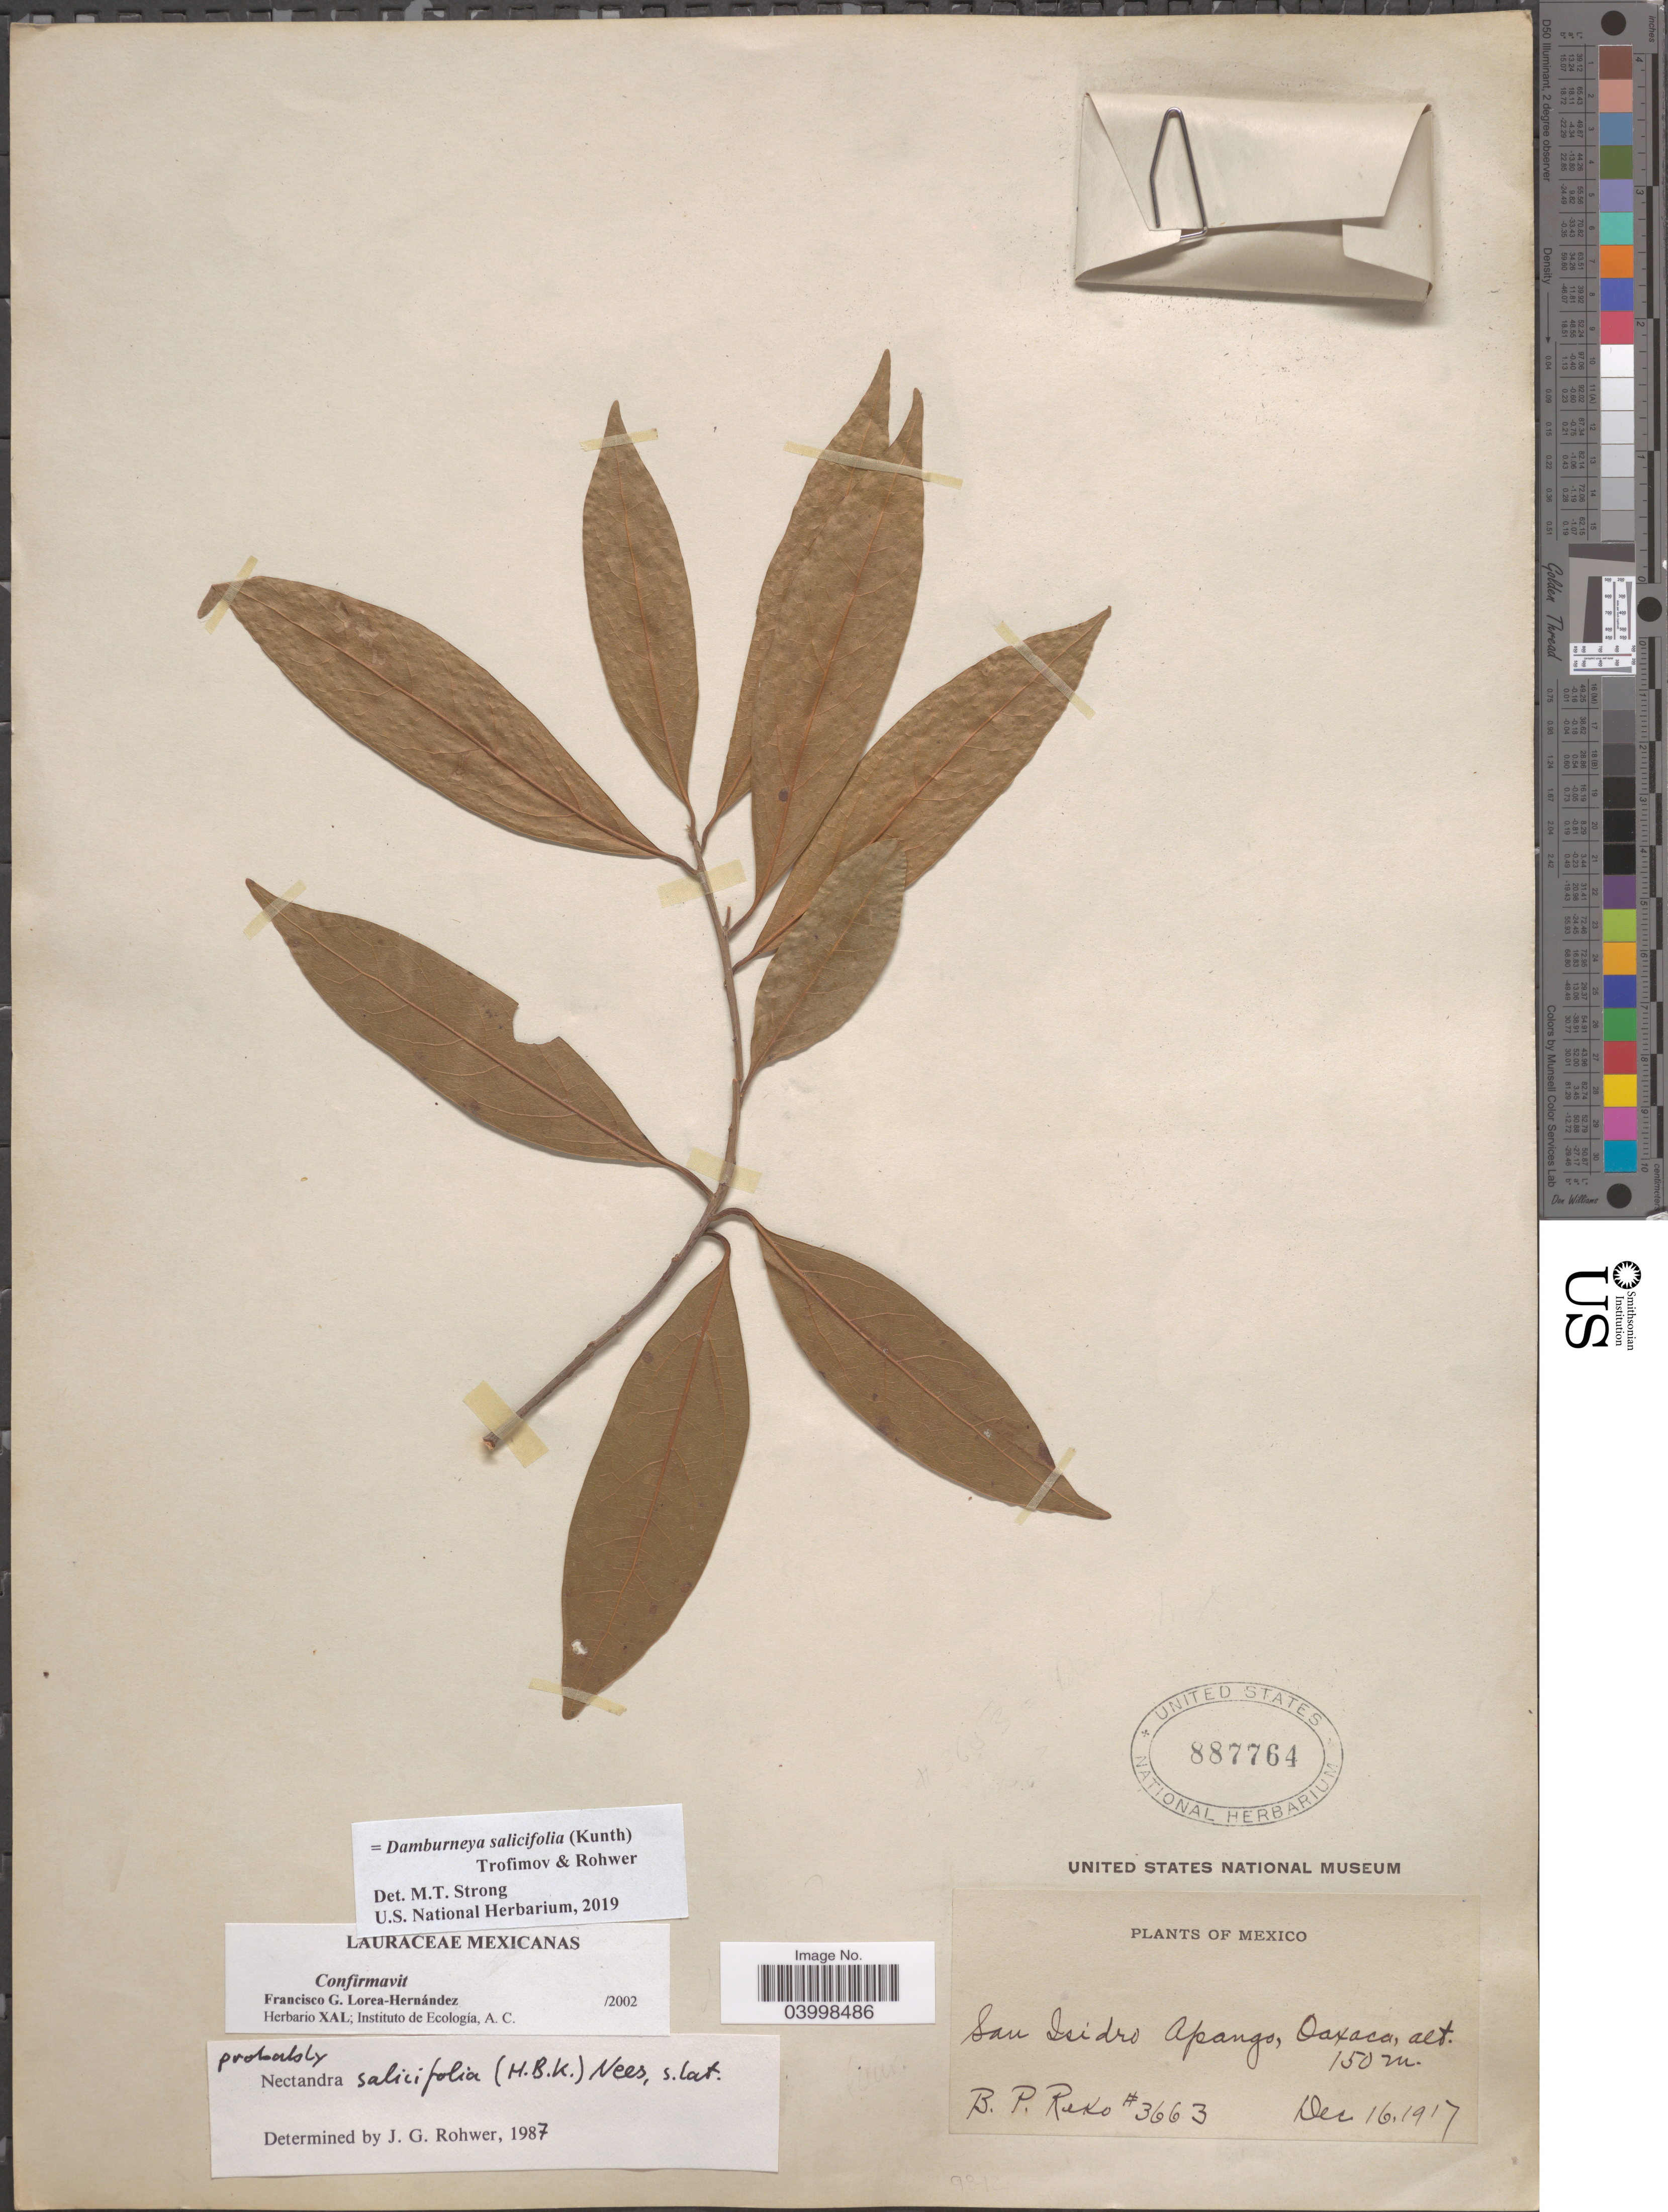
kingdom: Plantae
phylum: Tracheophyta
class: Magnoliopsida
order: Laurales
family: Lauraceae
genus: Damburneya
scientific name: Damburneya salicifolia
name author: (Kunth) Trofimov & Rohwer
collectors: B. P. Reko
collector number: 3663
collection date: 1917-12-16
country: Mexico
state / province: Oaxaca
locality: San Isidro, Apango.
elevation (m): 150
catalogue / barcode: US 887764